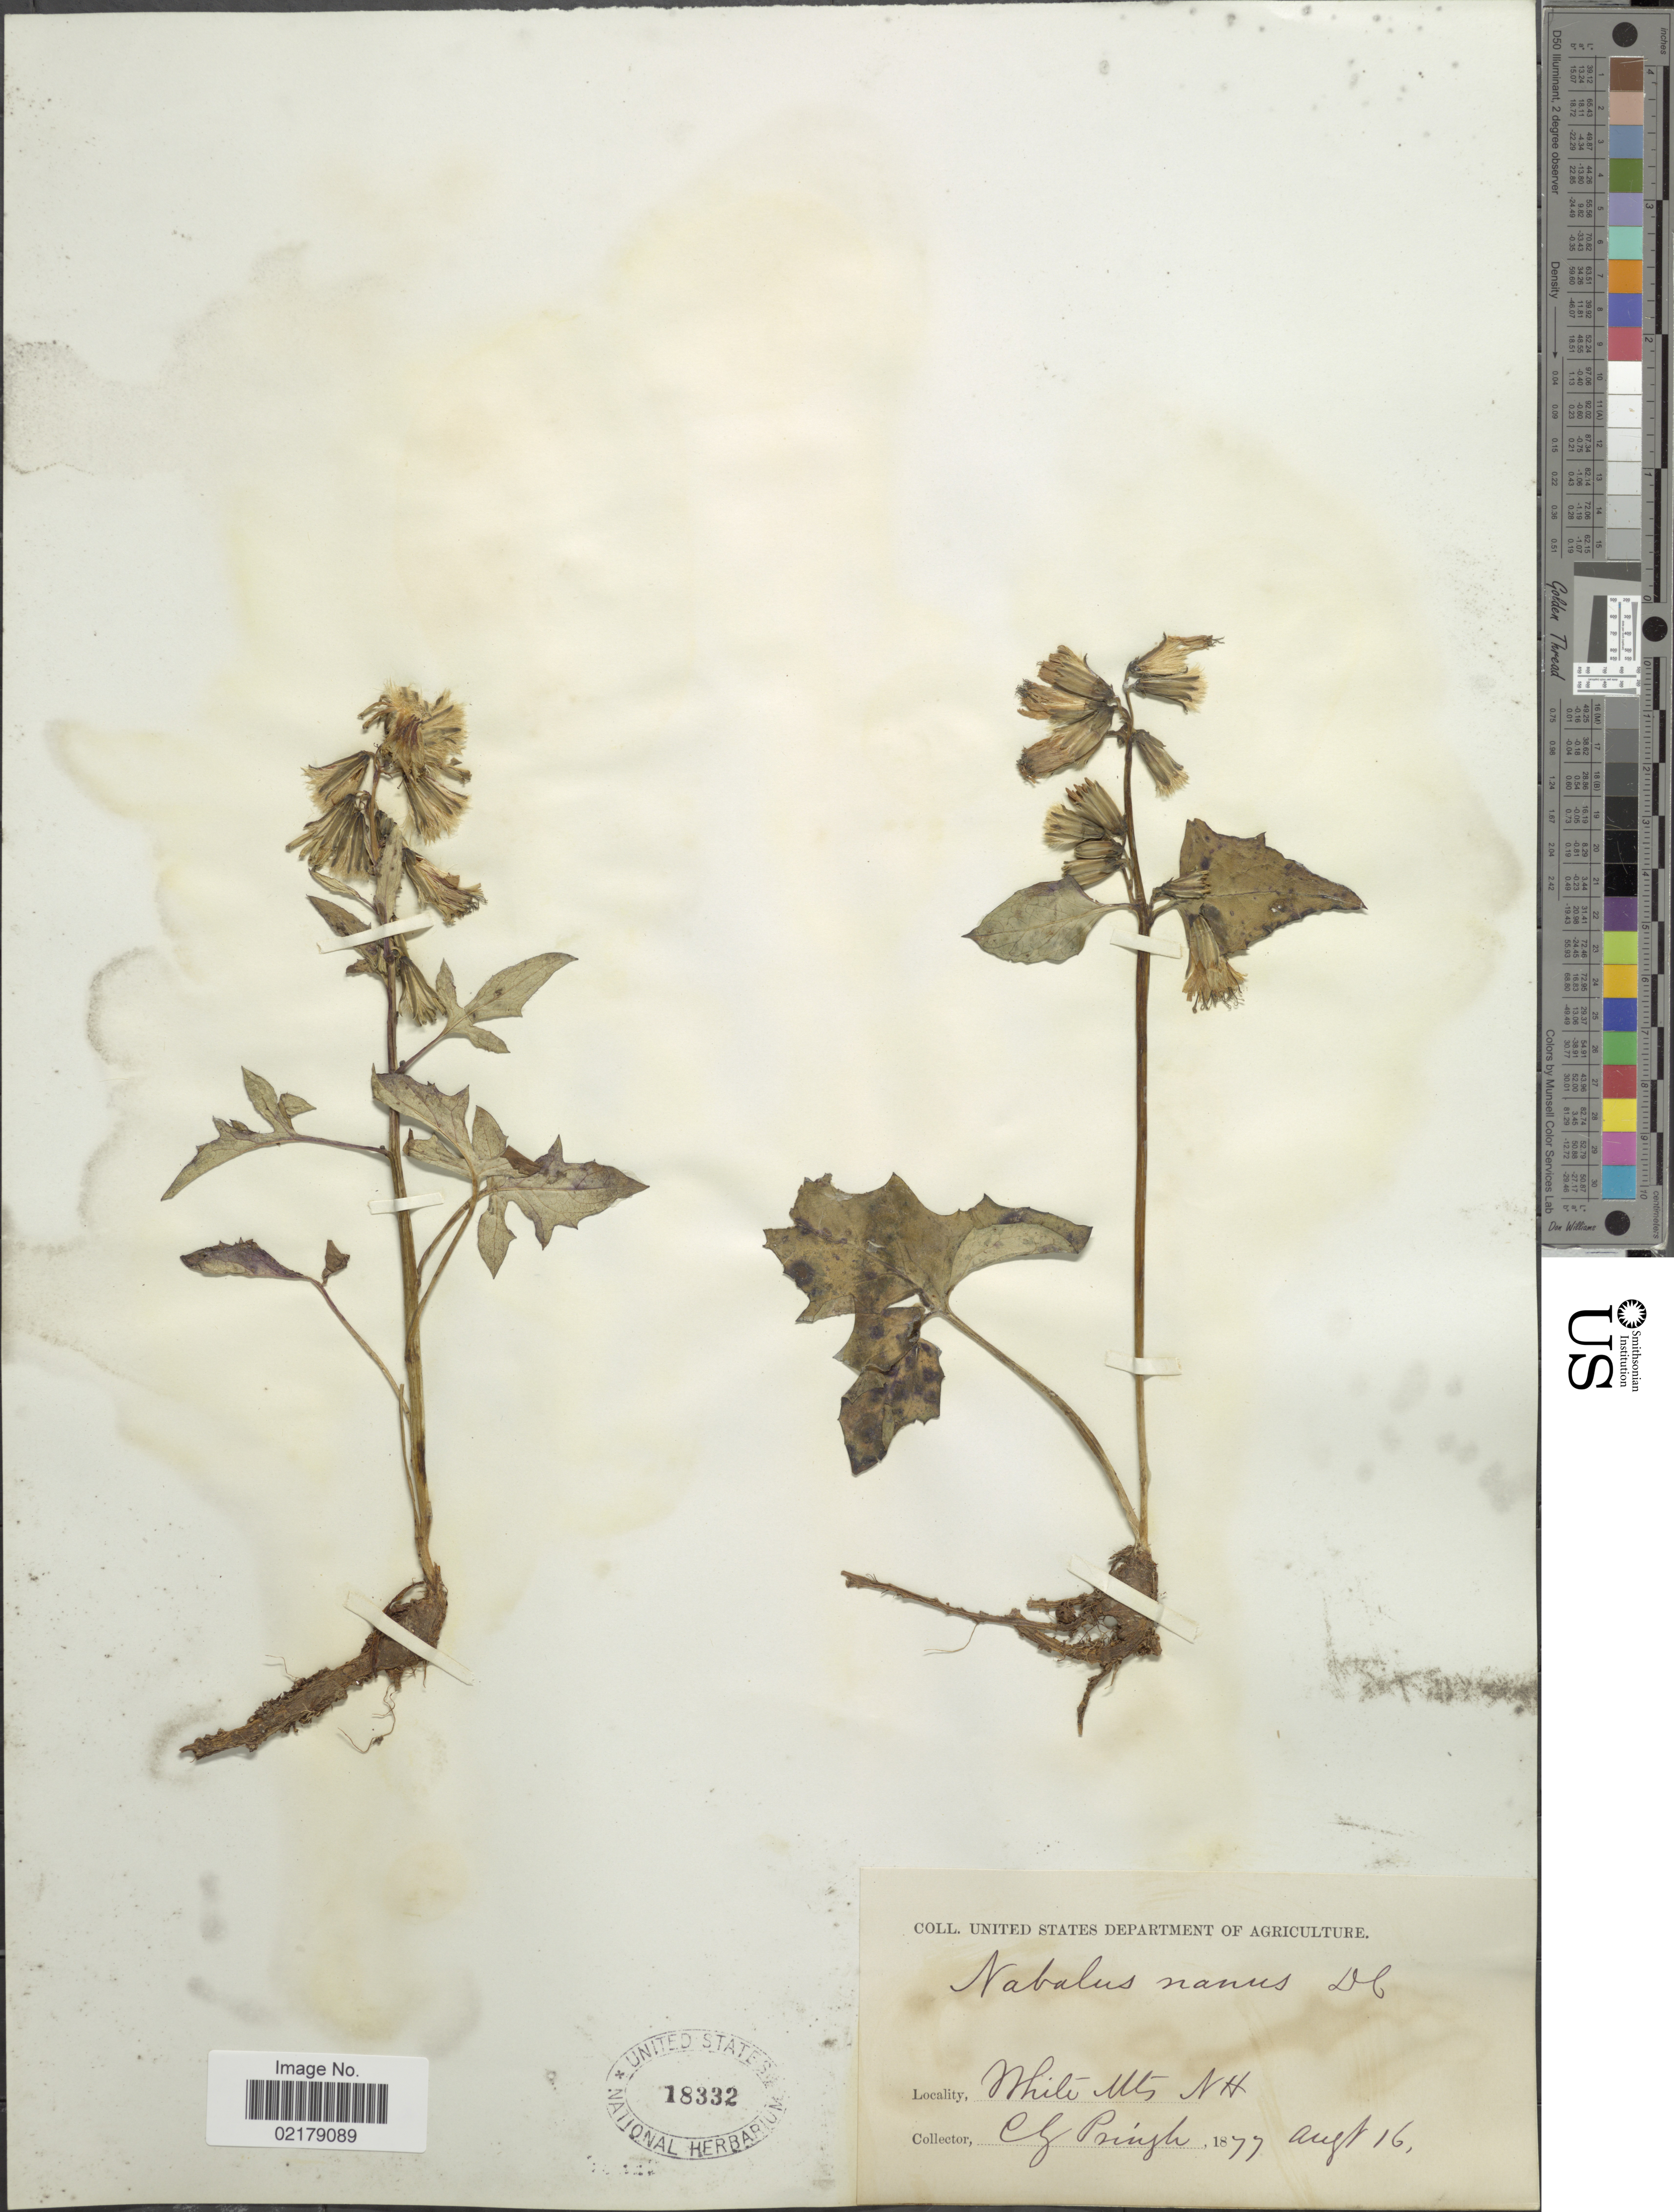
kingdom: Plantae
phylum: Tracheophyta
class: Magnoliopsida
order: Asterales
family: Asteraceae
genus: Nabalus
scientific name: Nabalus trifoliolatus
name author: Cass.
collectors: C. G. Pringle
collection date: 1877-08-16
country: United States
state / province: New Hampshire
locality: White Mts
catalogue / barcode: US 18332